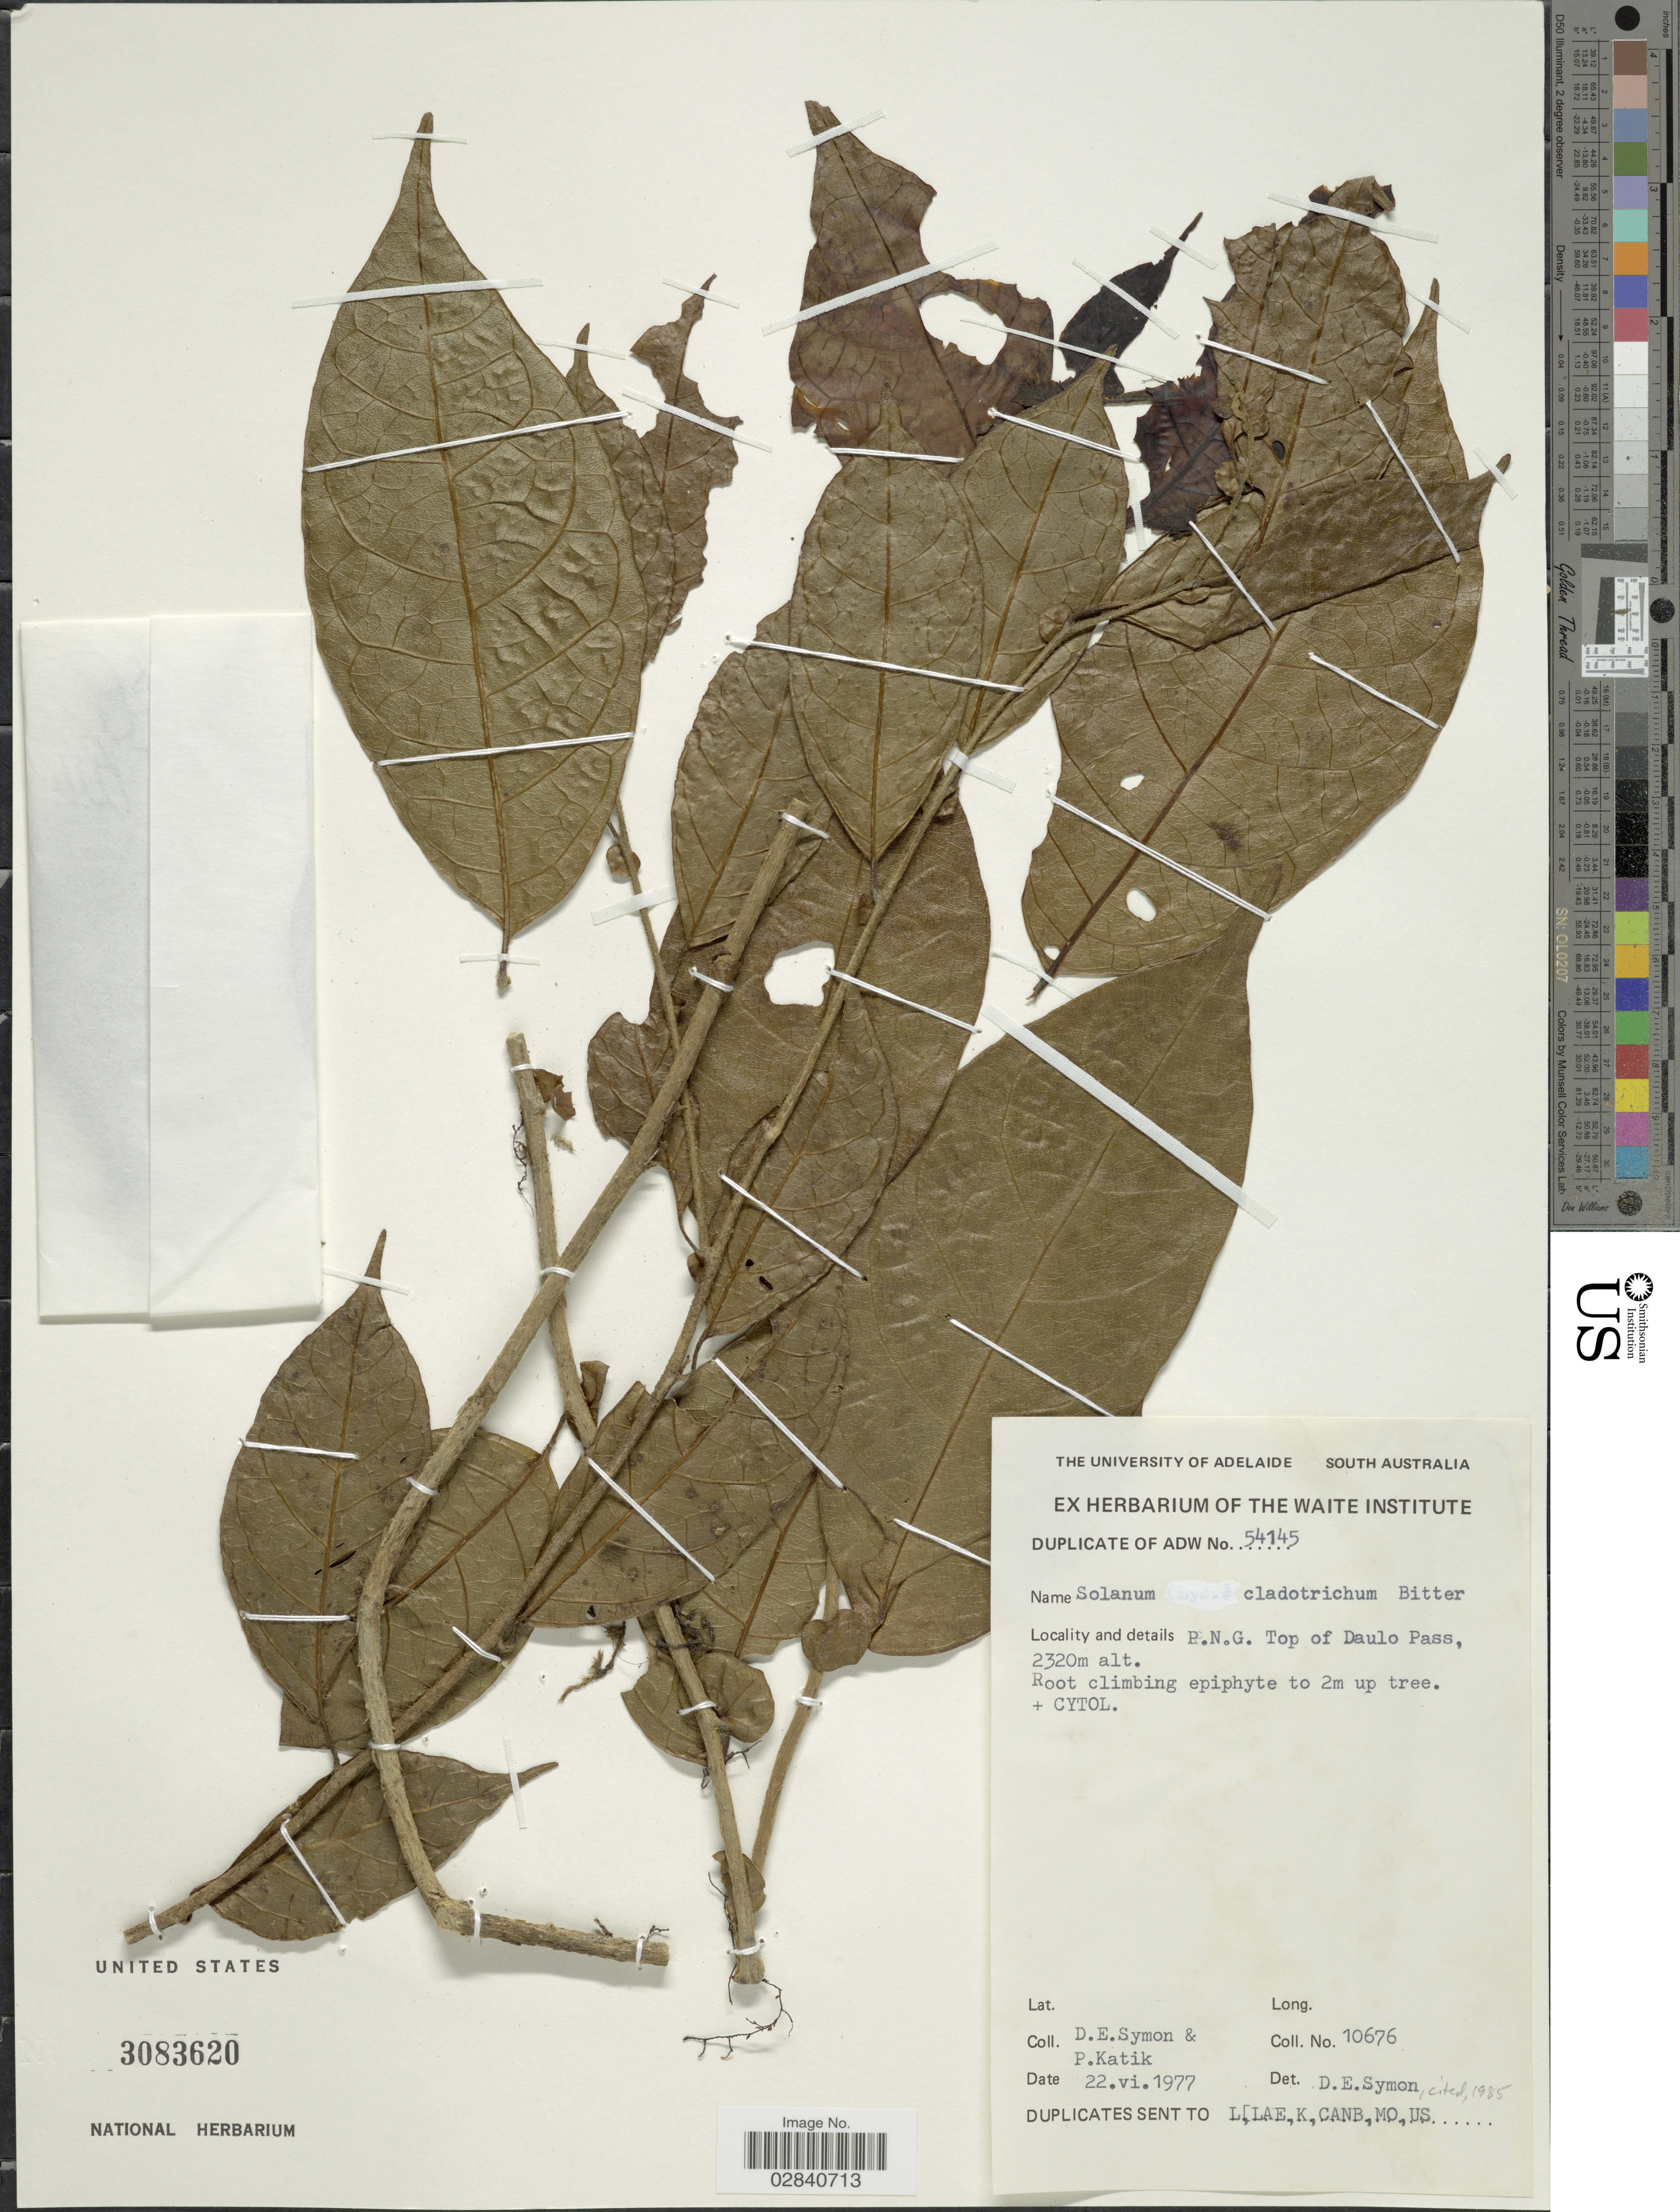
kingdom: Plantae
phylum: Tracheophyta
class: Magnoliopsida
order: Solanales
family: Solanaceae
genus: Lycianthes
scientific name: Lycianthes cladotrichota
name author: (Bitter) Bitter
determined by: Knapp, S. D.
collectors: D. Symon & P. Katik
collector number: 10676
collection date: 1977-06-22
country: Papua New Guinea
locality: P.N.G. Top of Daulo Pass.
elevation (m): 2320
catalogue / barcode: US 3083620